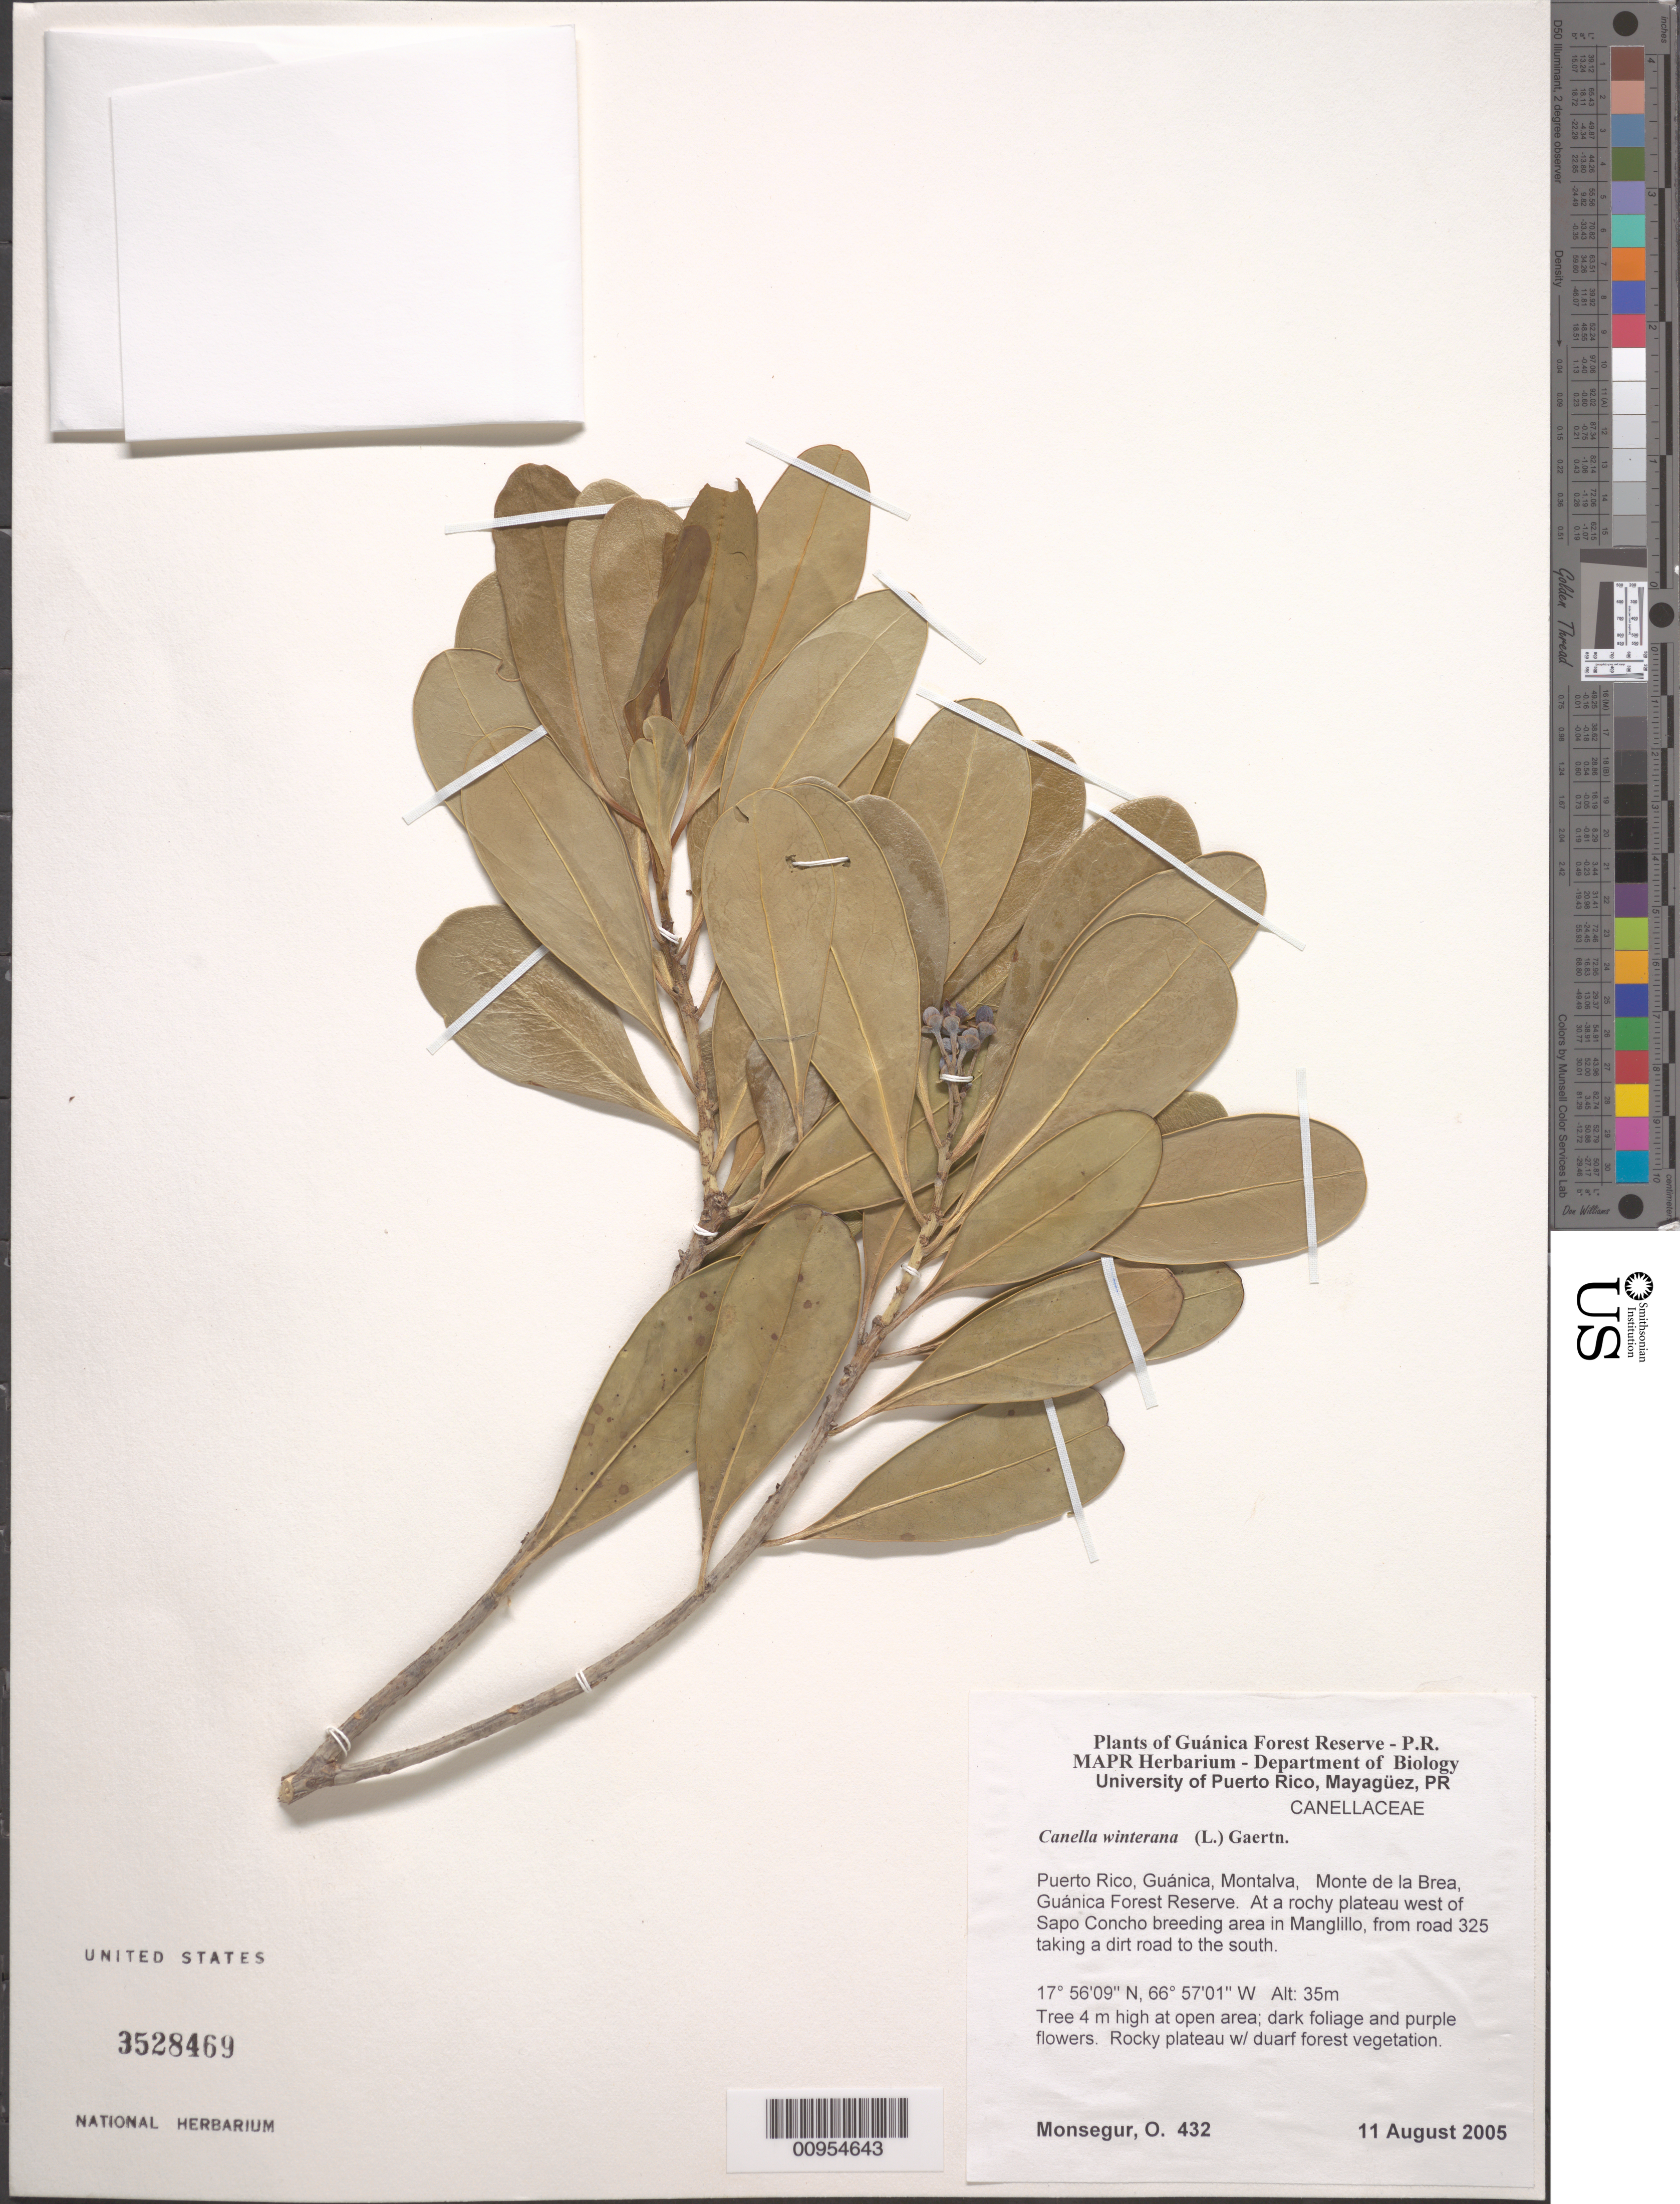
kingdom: Plantae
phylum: Tracheophyta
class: Magnoliopsida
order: Canellales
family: Canellaceae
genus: Canella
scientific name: Canella winterana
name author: (L.) Gaertn.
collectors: O. Monsegur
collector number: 432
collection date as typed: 11 Aug 2005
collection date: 2005-08-11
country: Puerto Rico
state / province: Guánica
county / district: Montalva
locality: Guánica Forest Reserve. Monte de la Brea, at a rocky plateau west of Sapo Concho breeding area in Manglillo, from road 325 taking a dirt road to the south.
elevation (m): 35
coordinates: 17.56089, 66.57007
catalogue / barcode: US 3528469